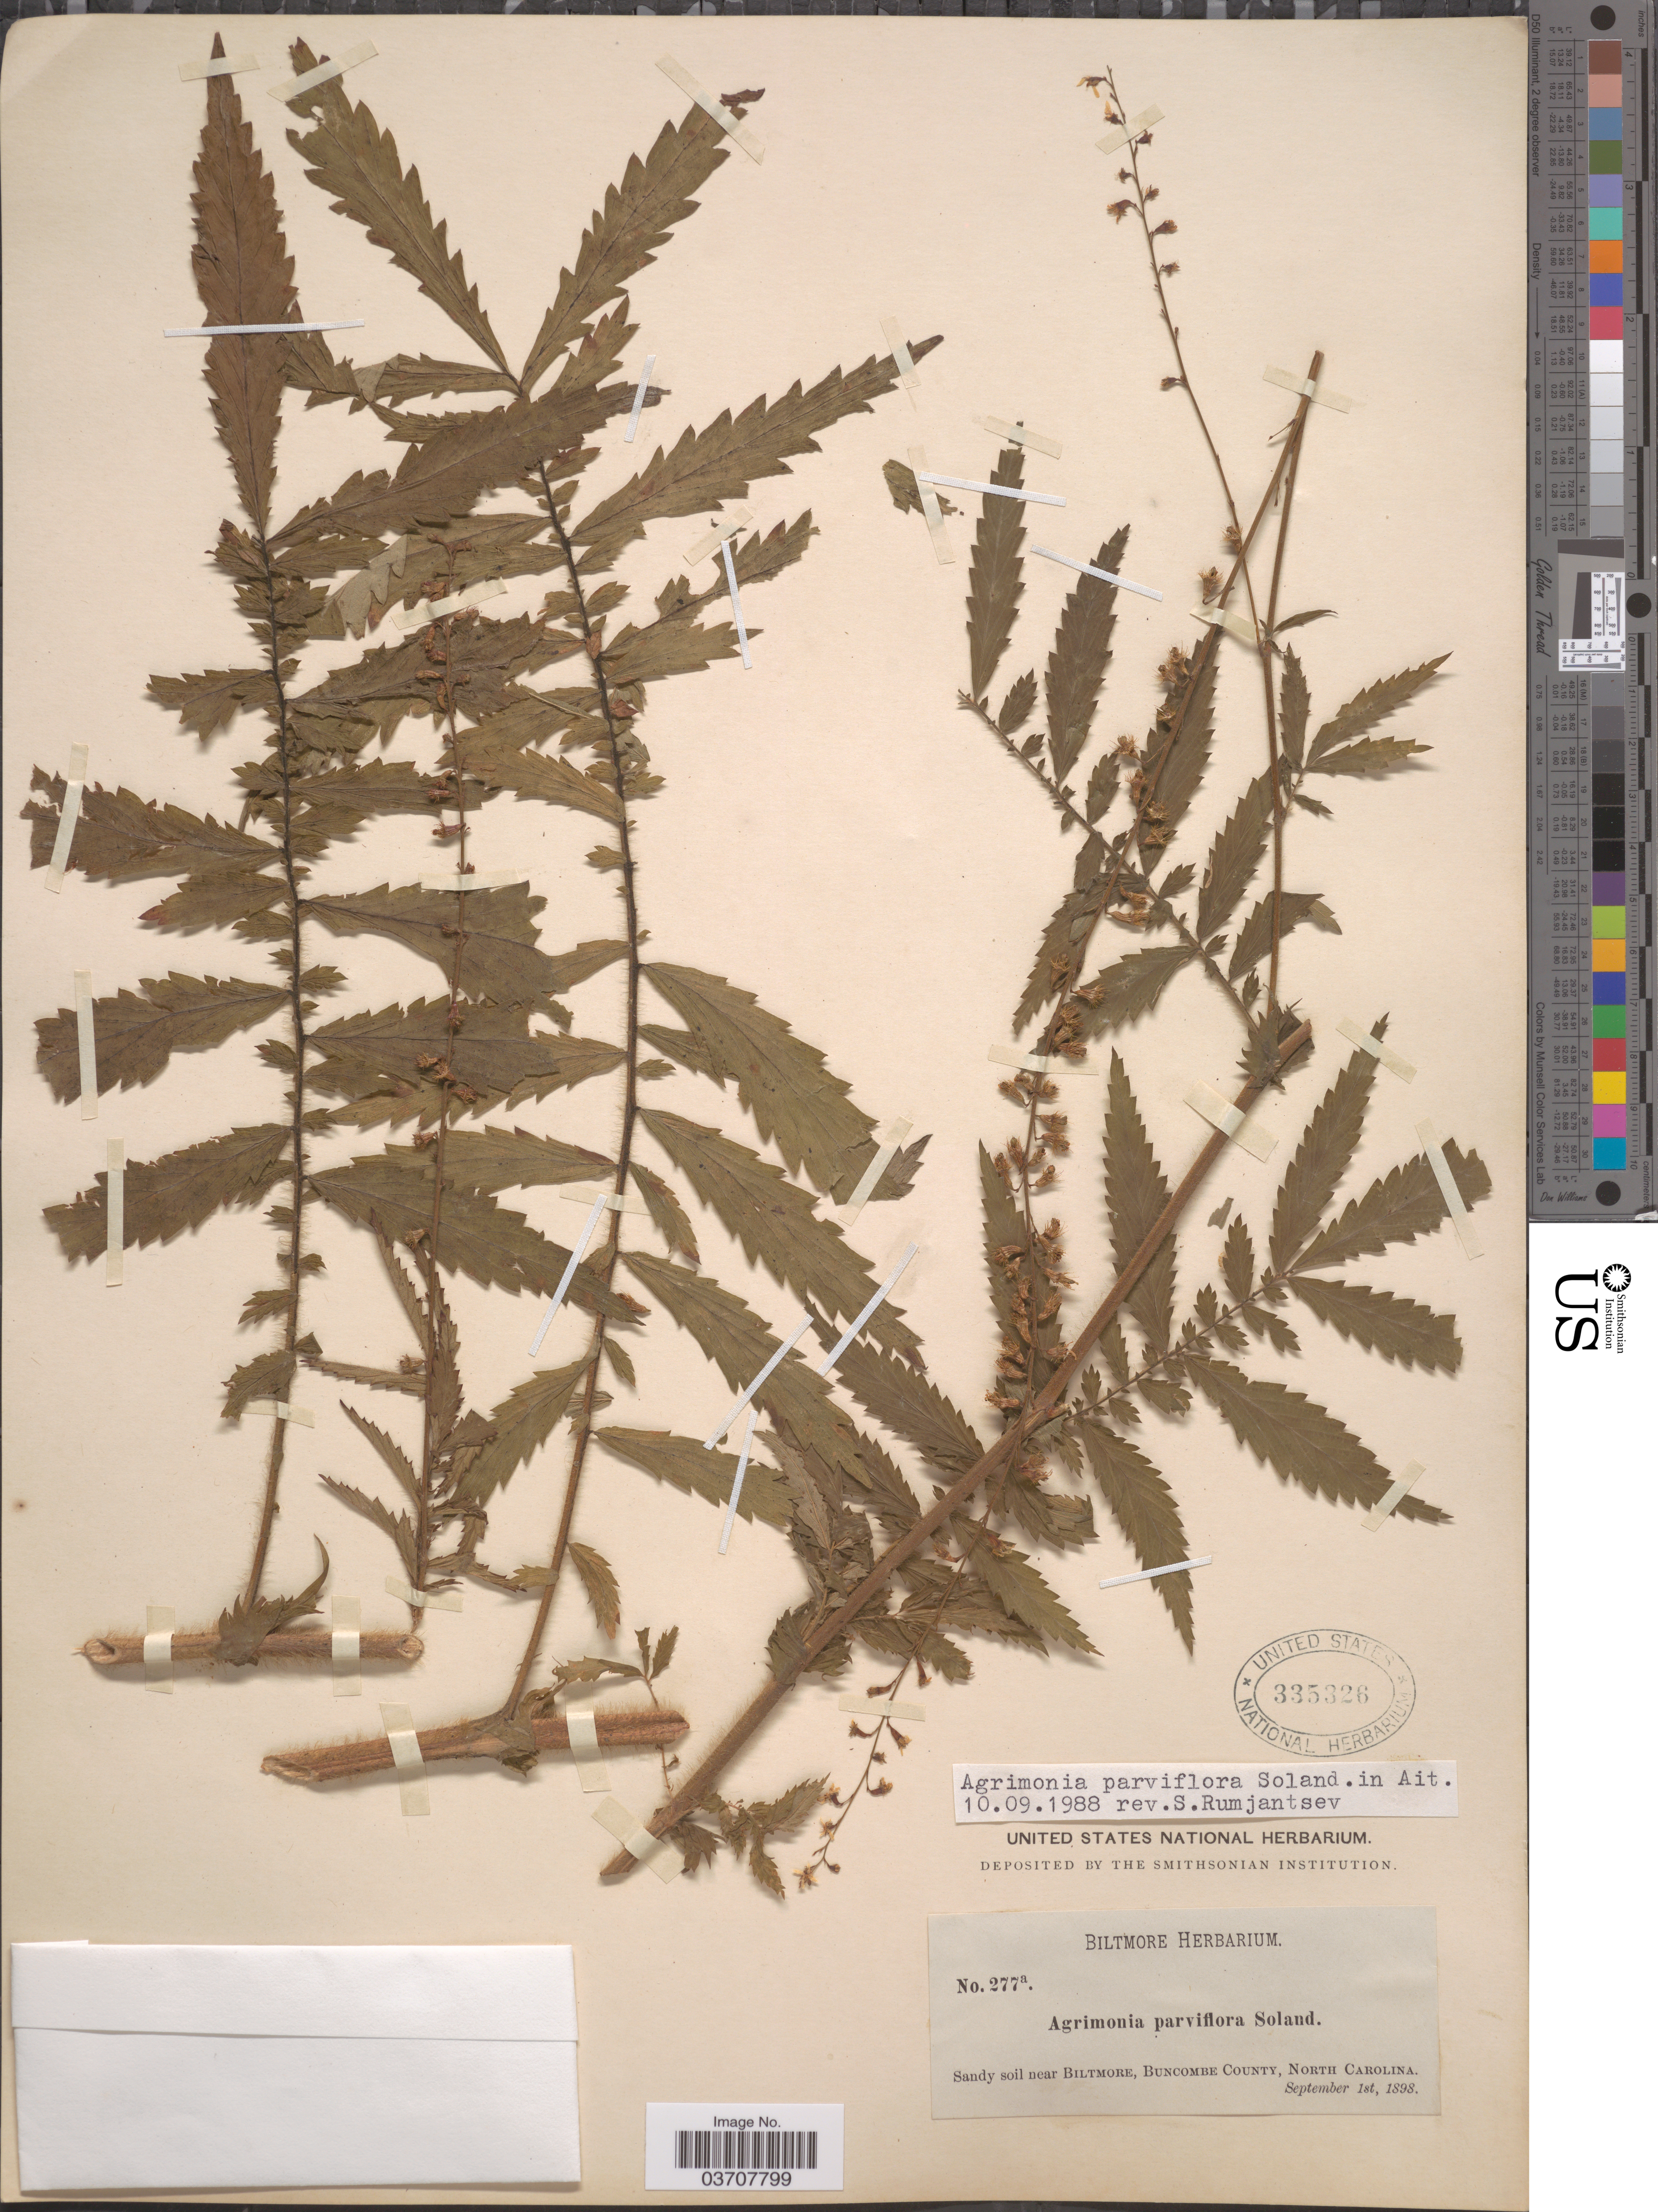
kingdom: Plantae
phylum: Tracheophyta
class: Magnoliopsida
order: Rosales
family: Rosaceae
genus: Agrimonia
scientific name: Agrimonia parviflora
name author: Aiton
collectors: ex herb. Biltmore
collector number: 277a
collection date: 1898-09-01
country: United States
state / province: North Carolina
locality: Near Biltmore, Buncombe County.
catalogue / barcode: US 335326